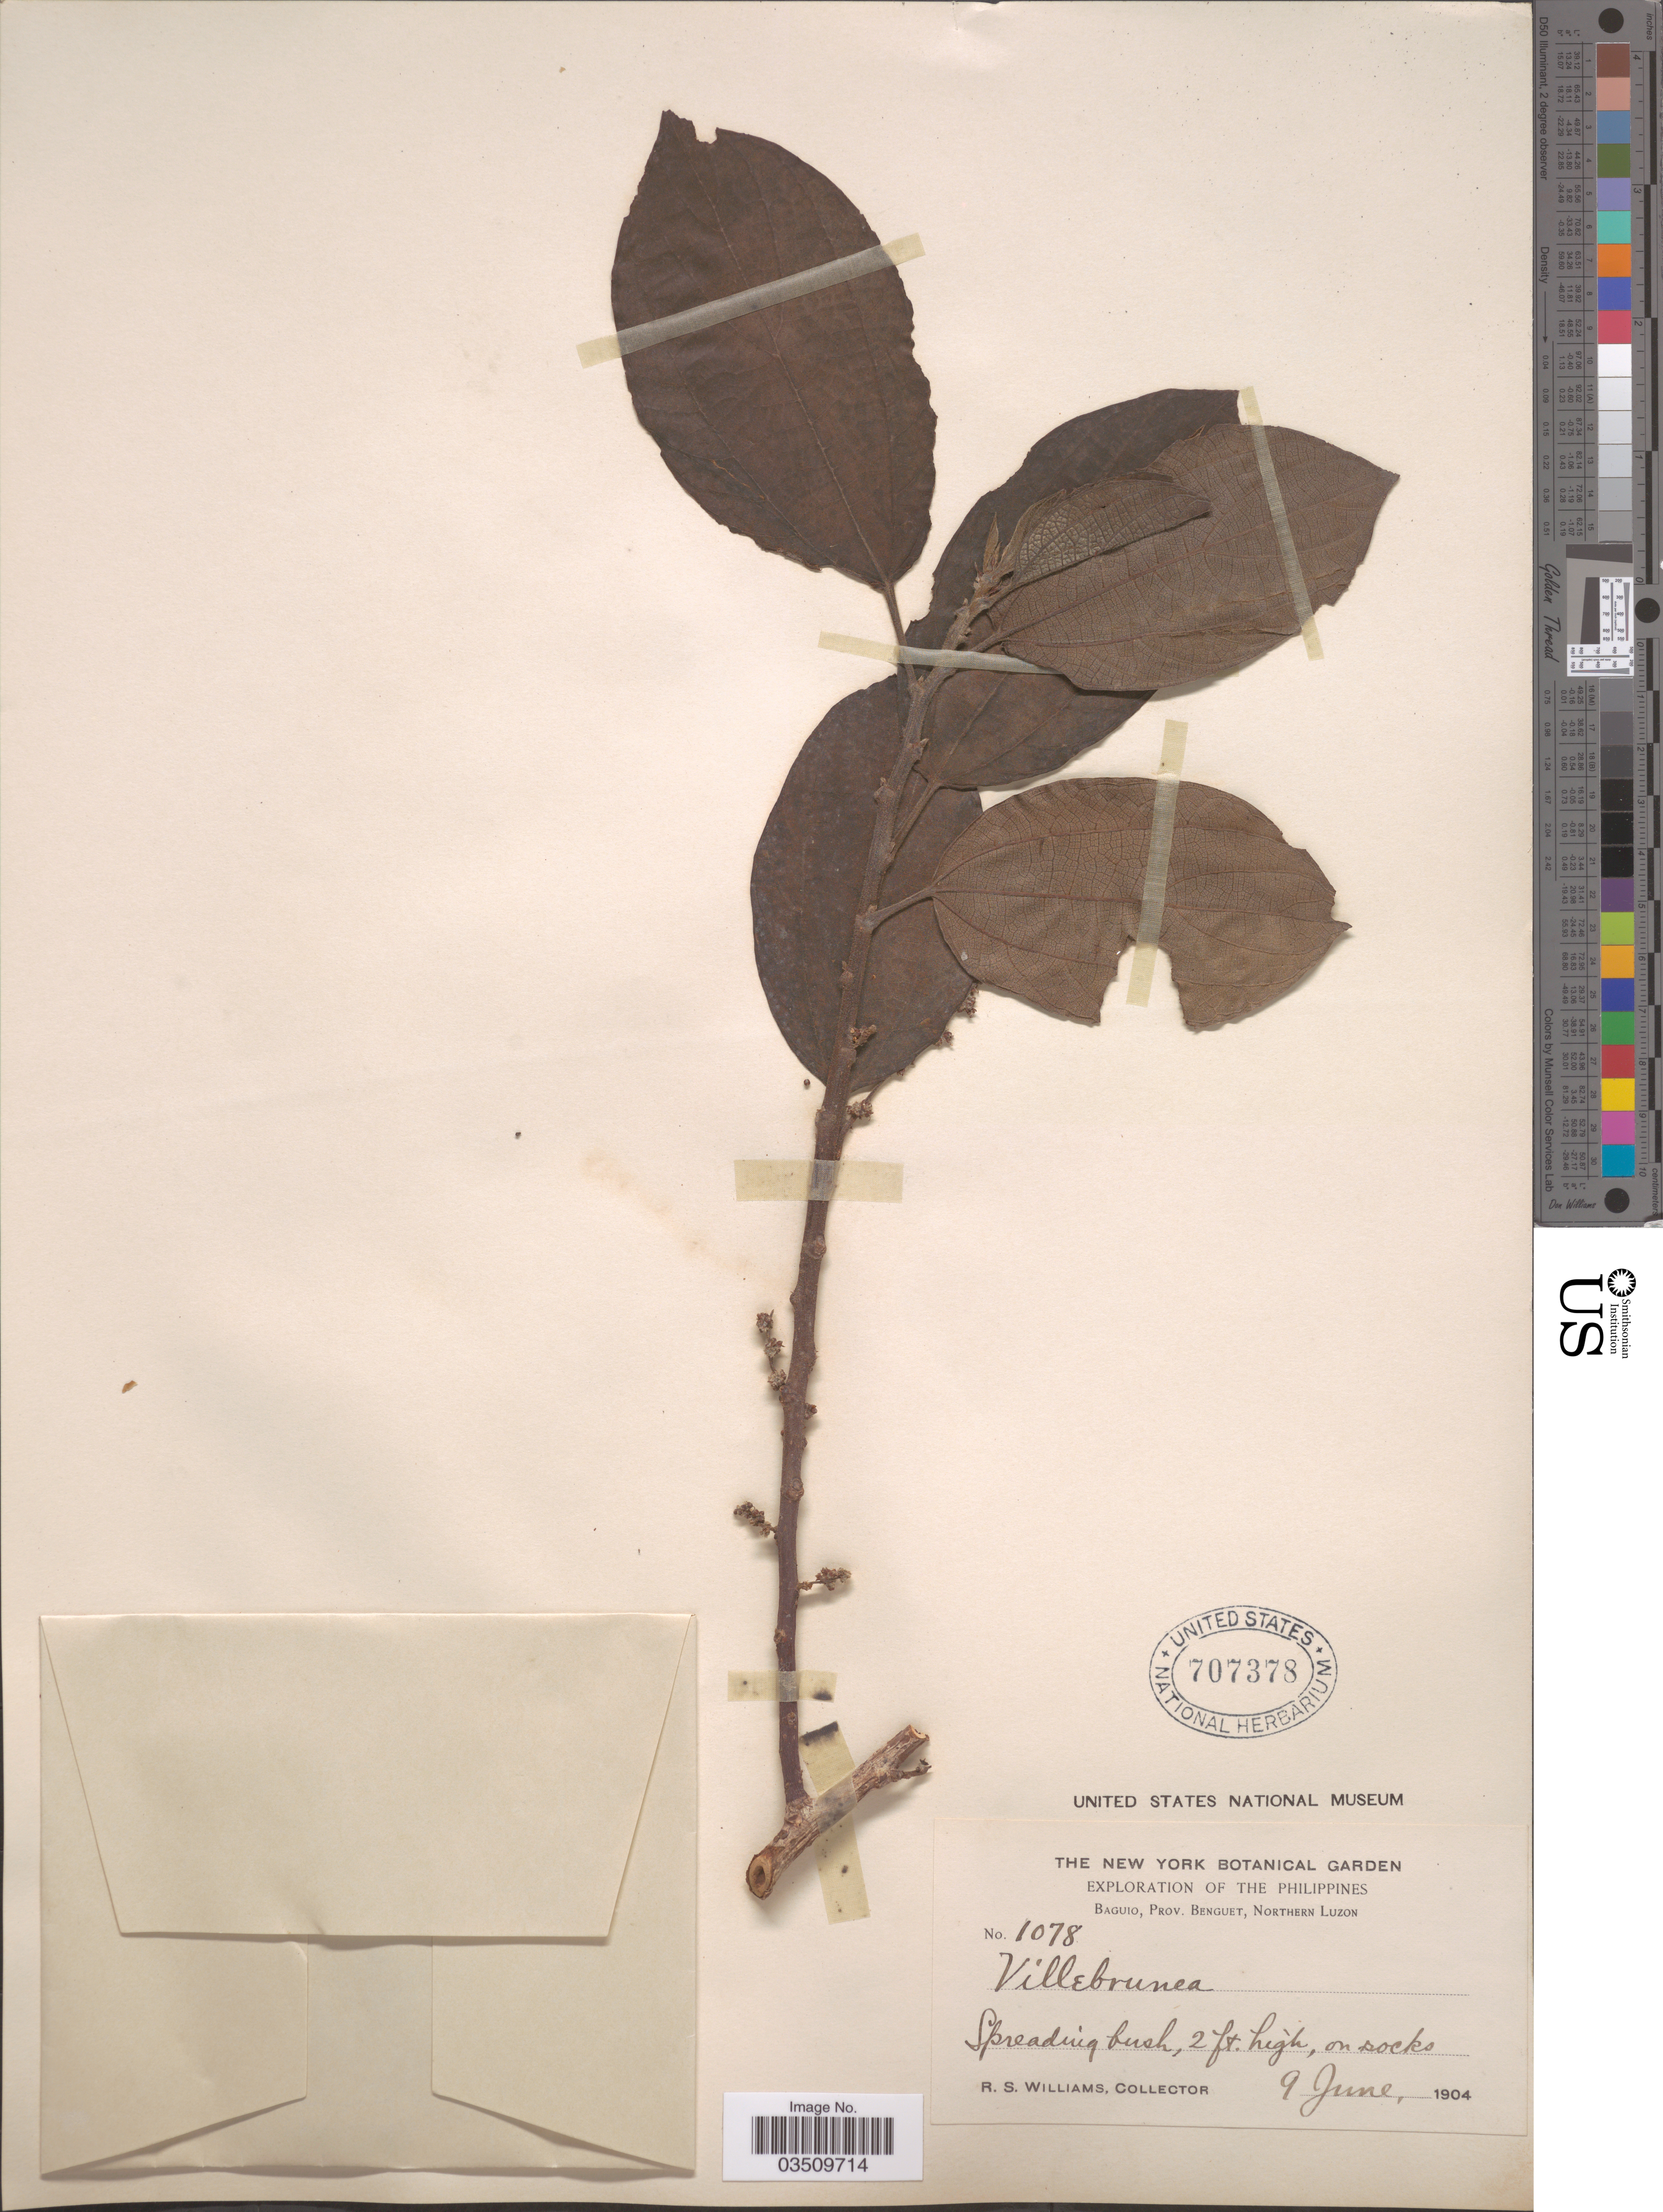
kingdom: Plantae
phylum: Tracheophyta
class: Magnoliopsida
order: Rosales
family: Urticaceae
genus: Oreocnide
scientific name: Oreocnide sp.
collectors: R. S. Williams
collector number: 1078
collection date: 1904-06-09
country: Philippines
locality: Baguio, Prov. Benguet, Northern Luzon.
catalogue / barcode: US 707378